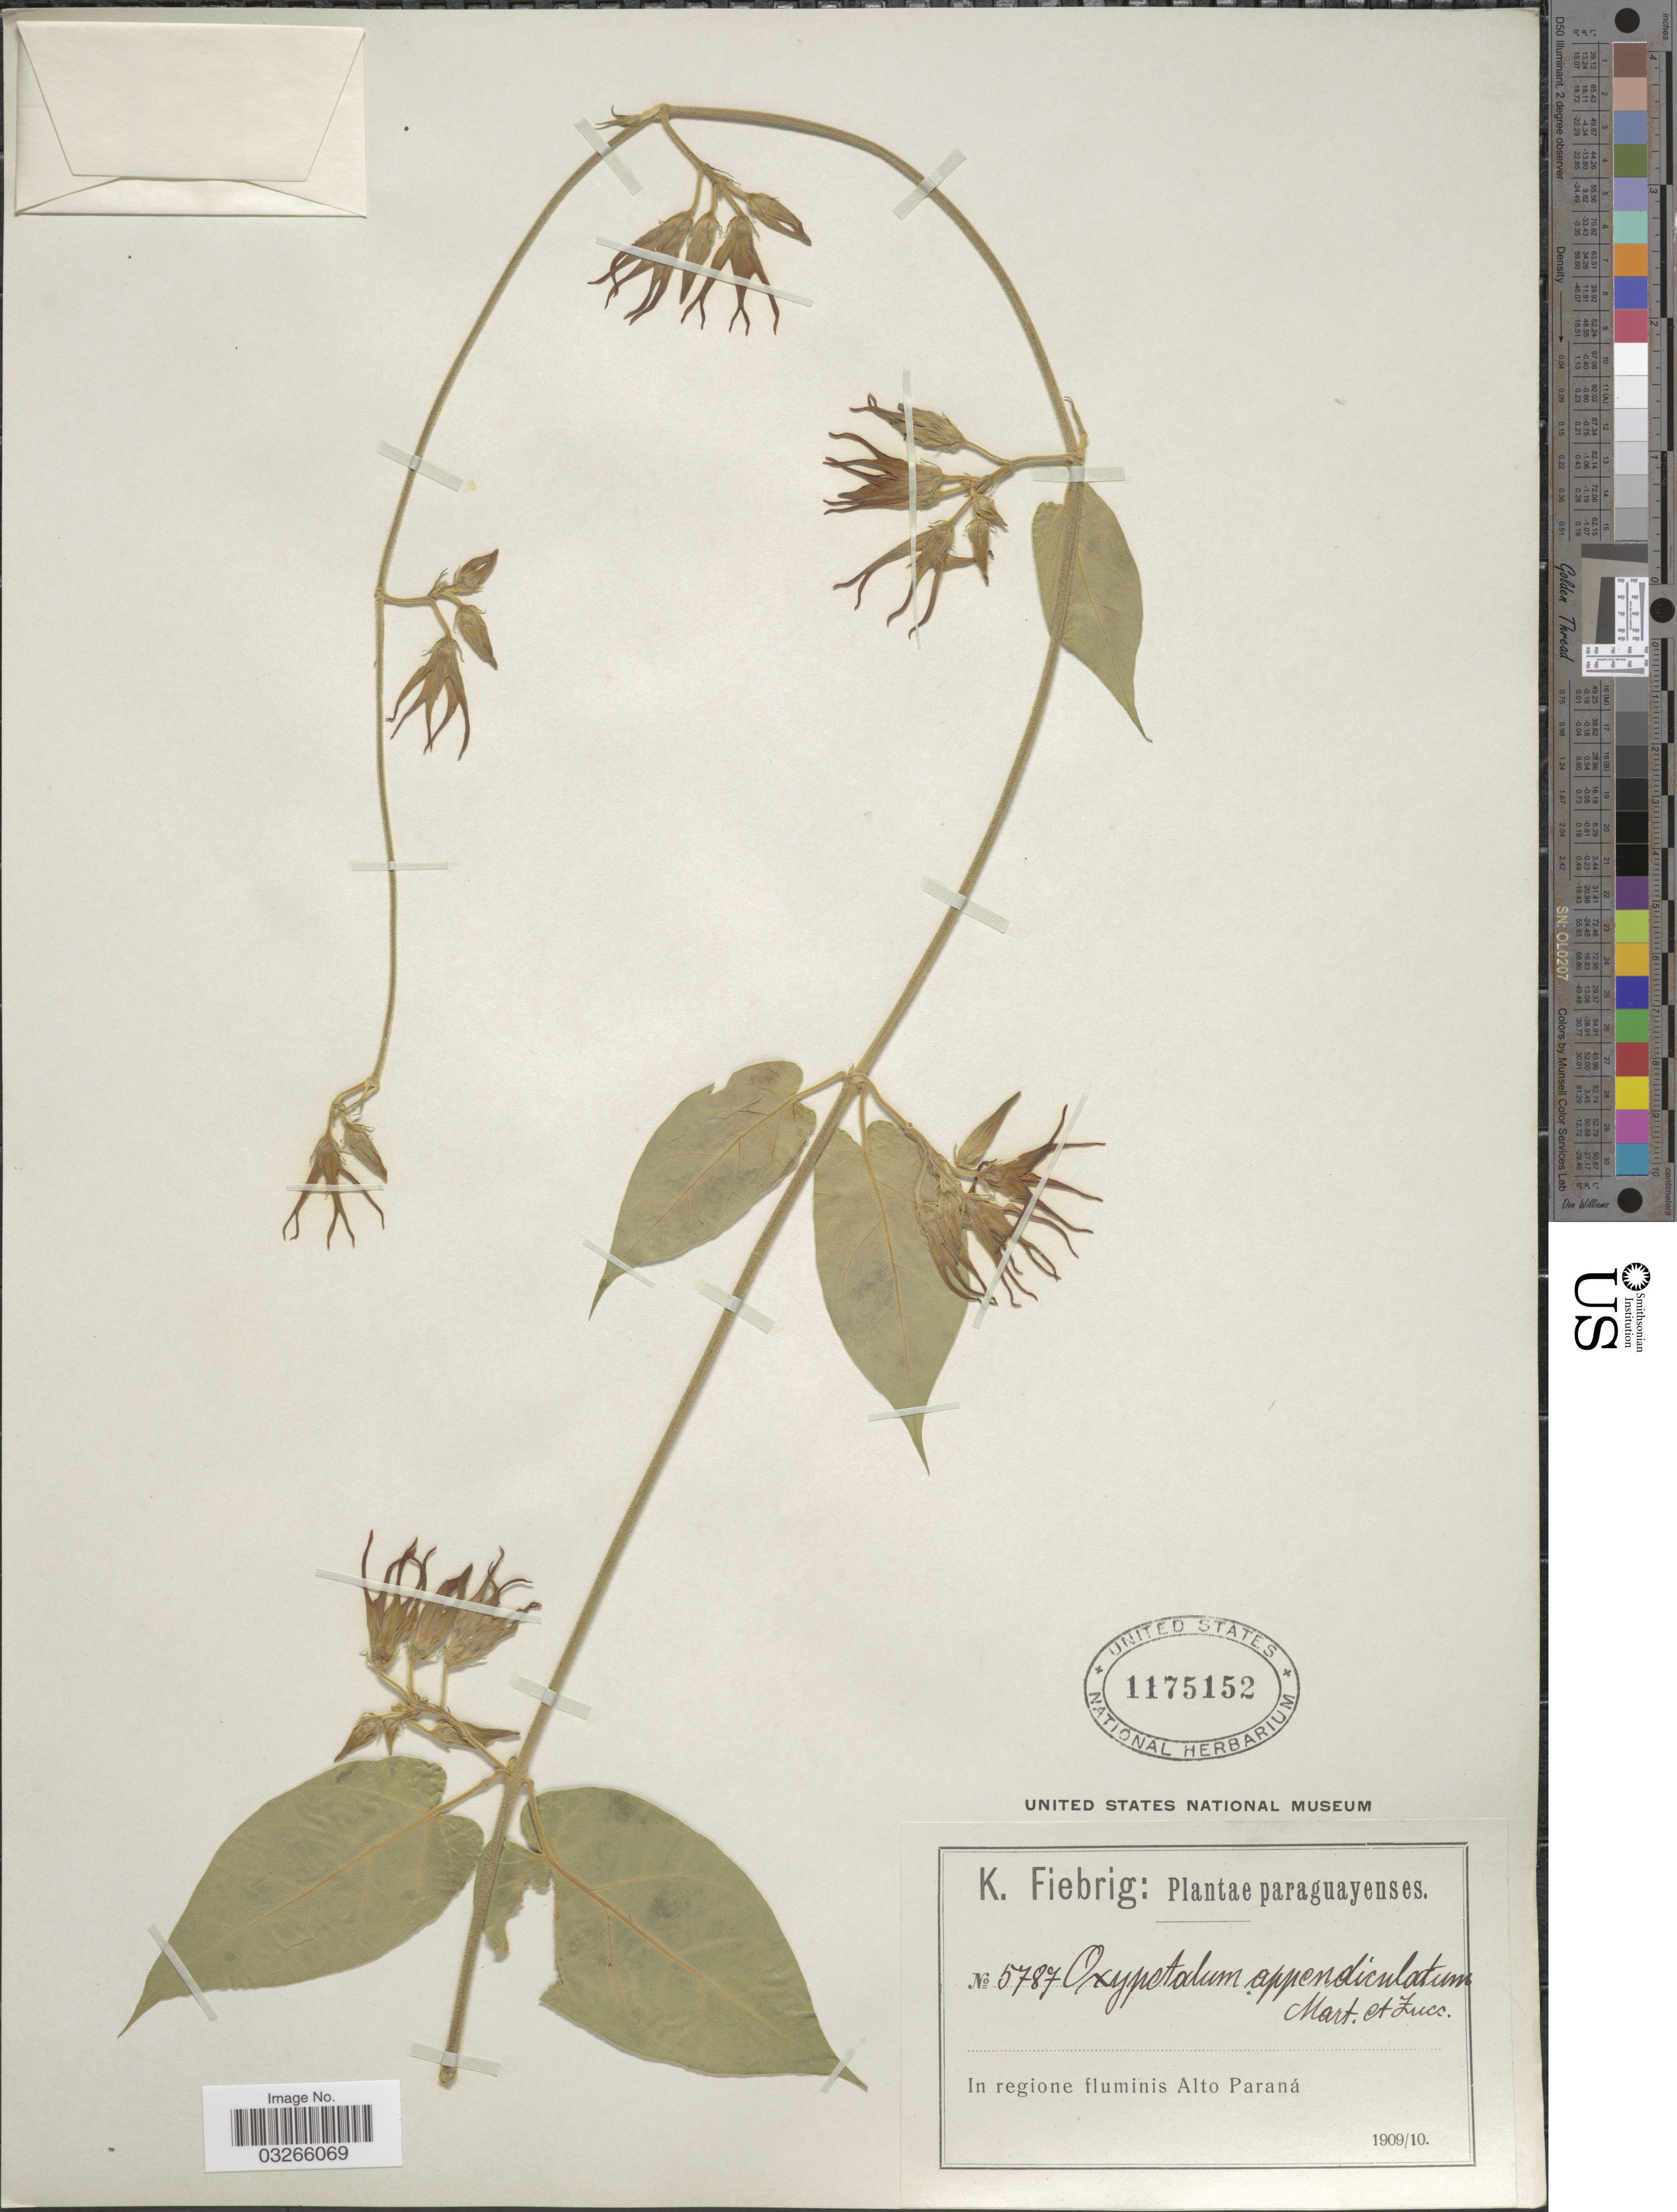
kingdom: Plantae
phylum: Tracheophyta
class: Magnoliopsida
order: Gentianales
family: Apocynaceae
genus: Oxypetalum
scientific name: Oxypetalum appendiculatum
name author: Mart.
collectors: K. Fiebrig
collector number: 5787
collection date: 1909/1910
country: Paraguay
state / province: Alto Parana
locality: In regione fluminis Alto Paraná.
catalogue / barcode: US 1175152